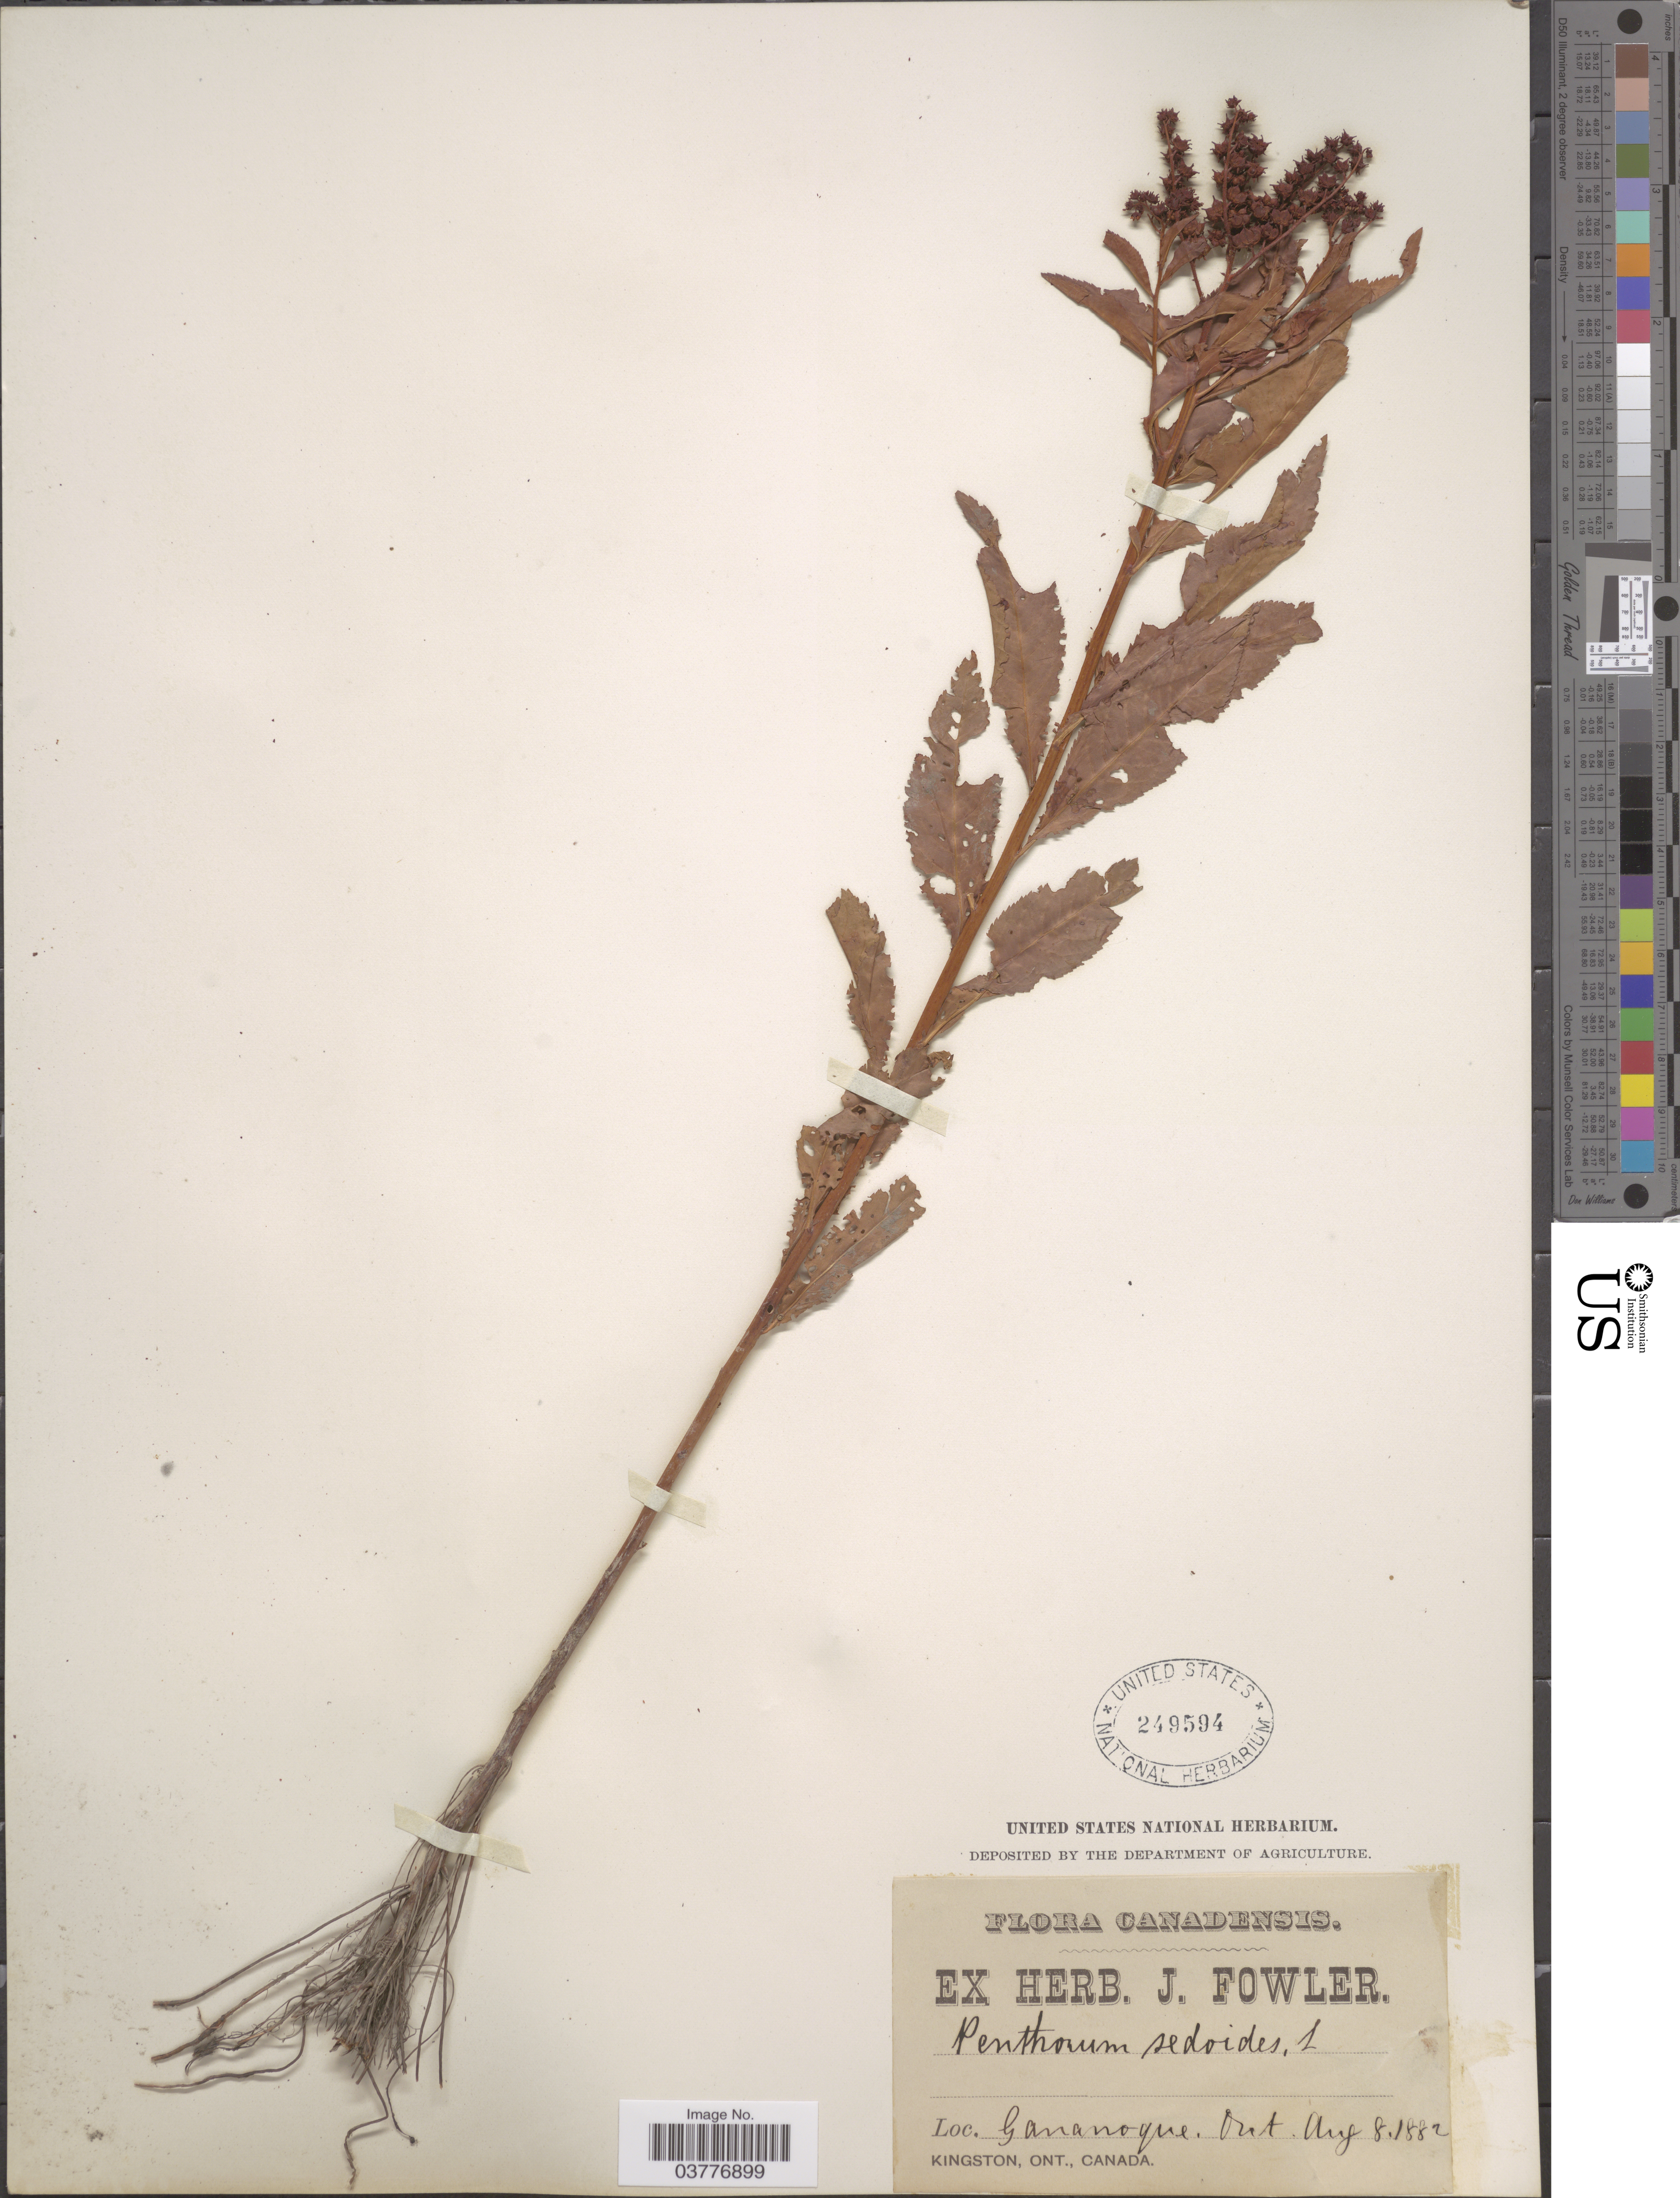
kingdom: Plantae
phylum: Tracheophyta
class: Magnoliopsida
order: Saxifragales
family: Penthoraceae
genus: Penthorum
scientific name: Penthorum sedoides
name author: L.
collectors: J. Fowler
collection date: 1882-08-08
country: Canada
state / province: Ontario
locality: Gananoque.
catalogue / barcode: US 249594